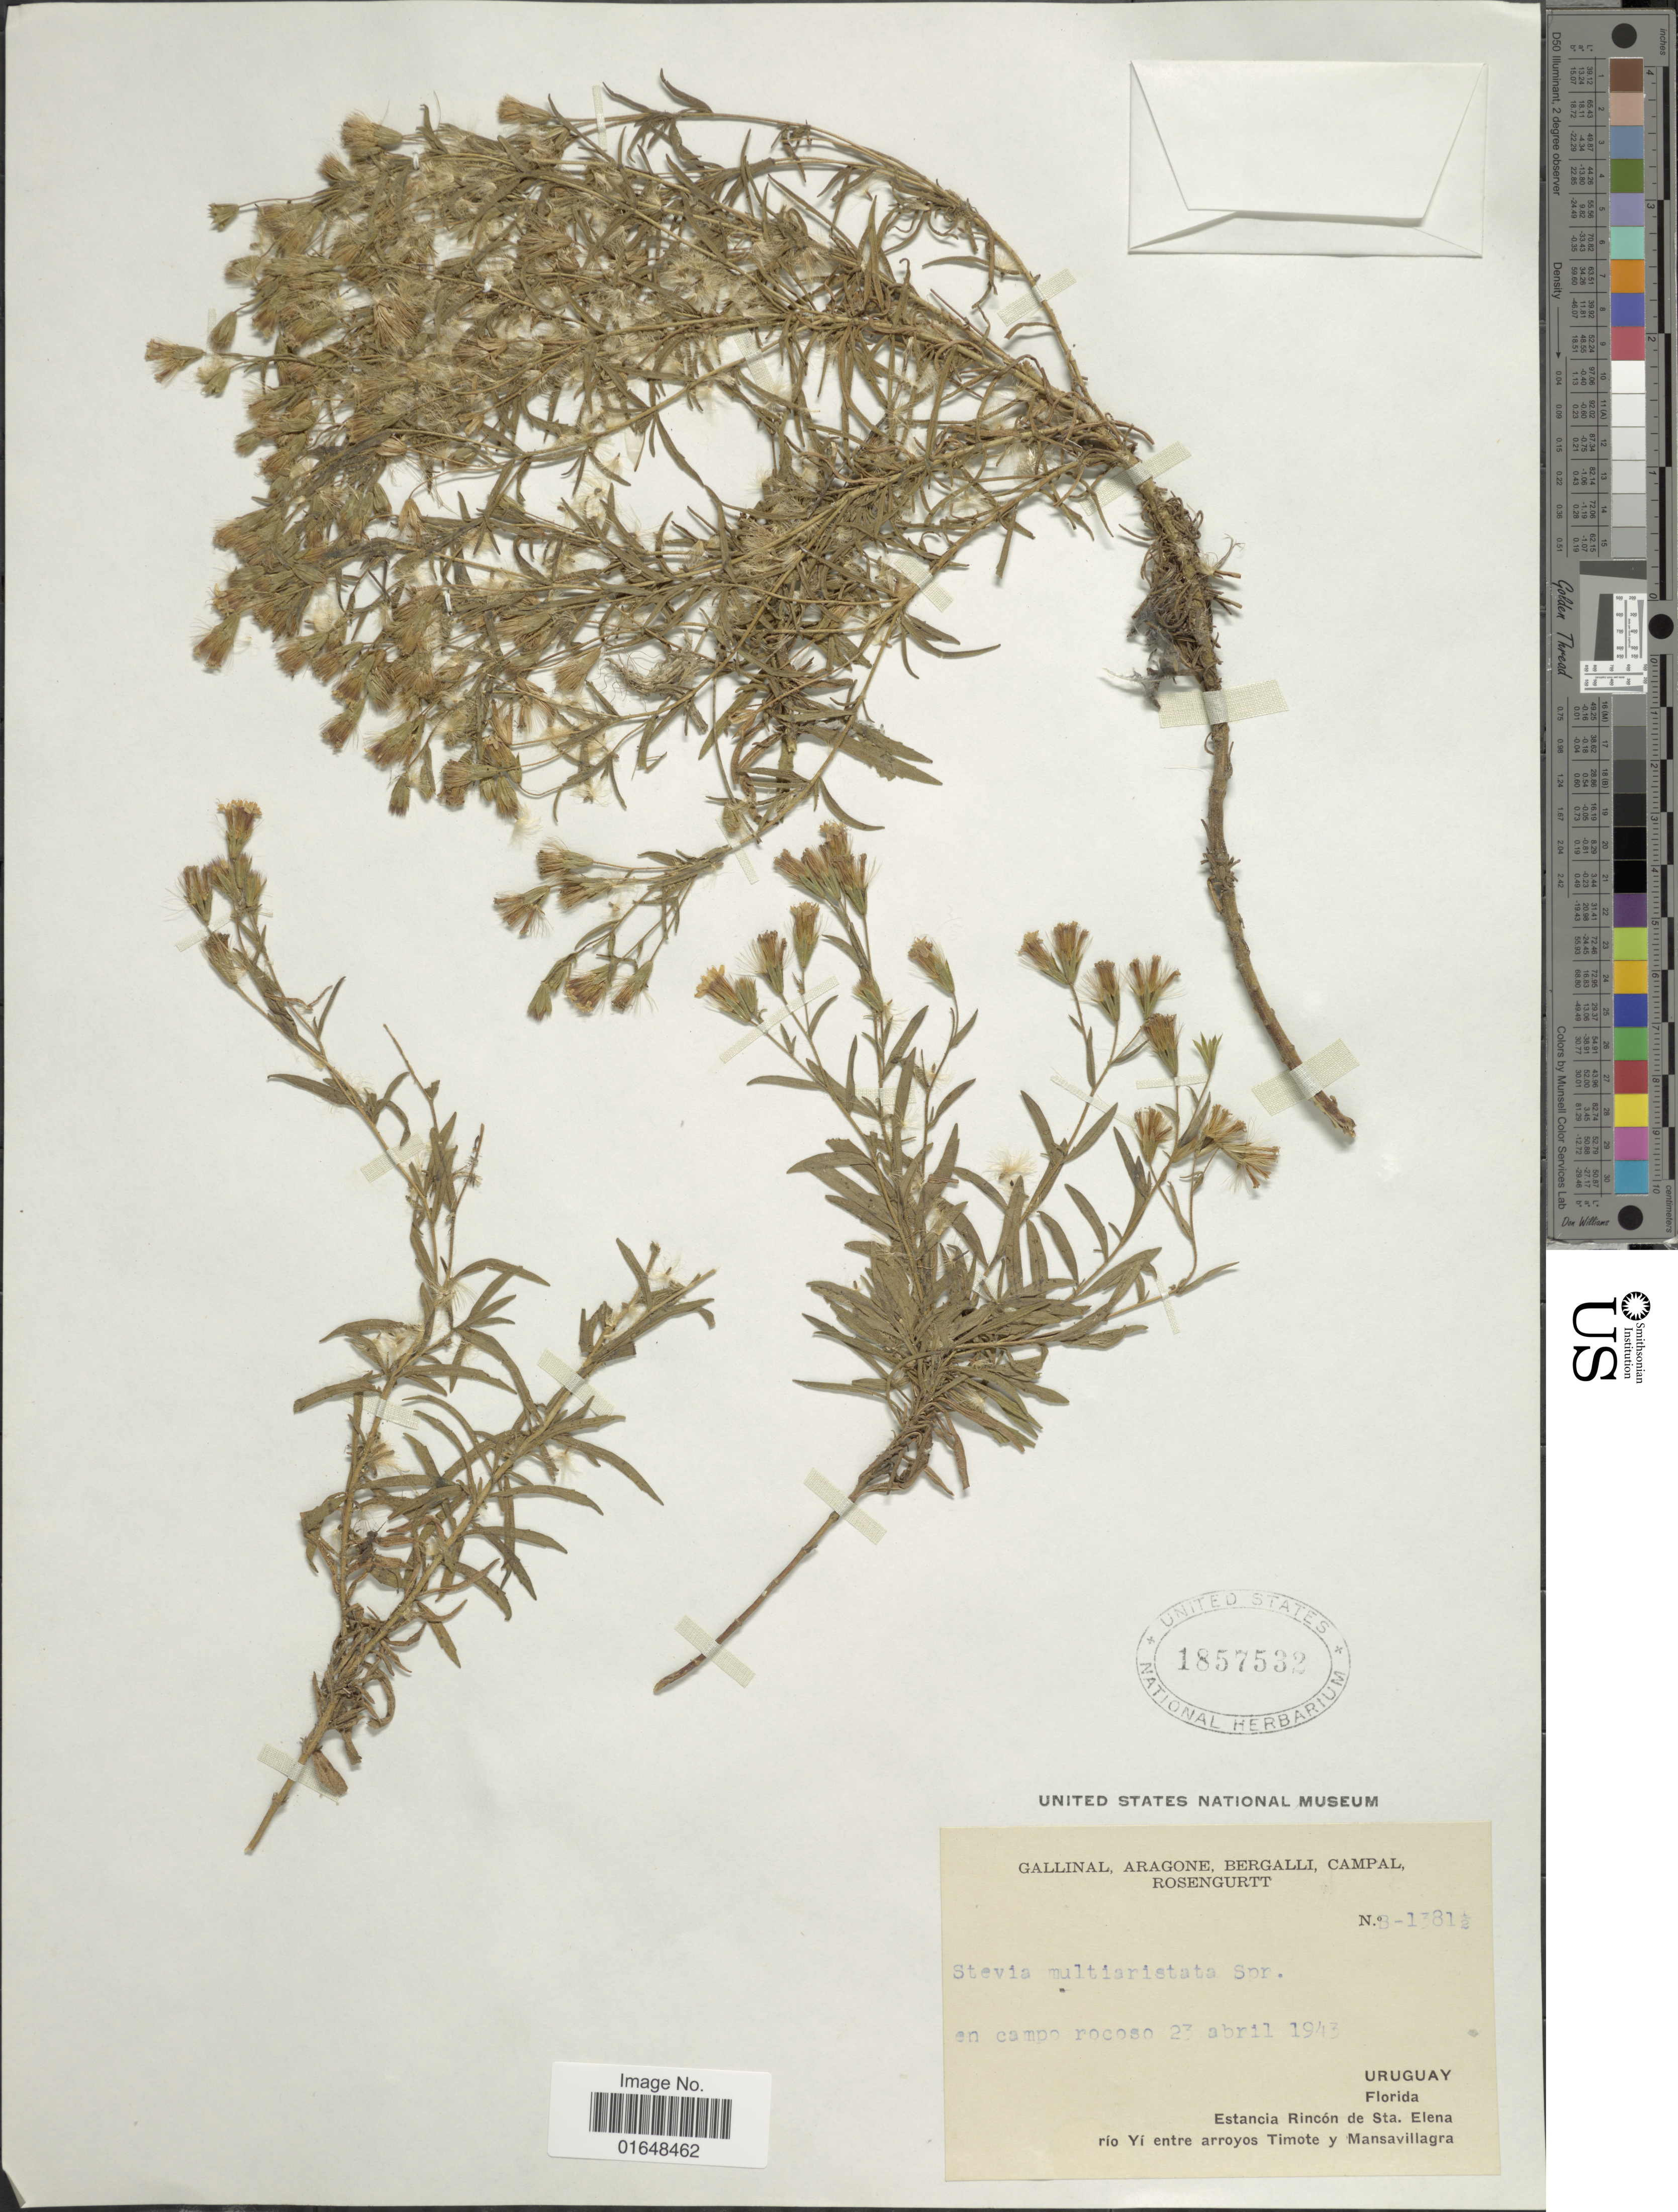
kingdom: Plantae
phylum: Tracheophyta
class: Magnoliopsida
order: Asterales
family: Asteraceae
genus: Stevia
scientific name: Stevia multiaristata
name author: Spreng.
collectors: -. Gallinal, -- Aragone, -- Bergalli, -- Campal & Rosengurtt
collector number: B-1381½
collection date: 1943-04-23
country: Uruguay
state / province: Florida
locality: Uruguay. Florida. Estancia Rincón de Sta. Elena rio Yi entre arroyos Timote y Mansavillagra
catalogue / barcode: US 1857532